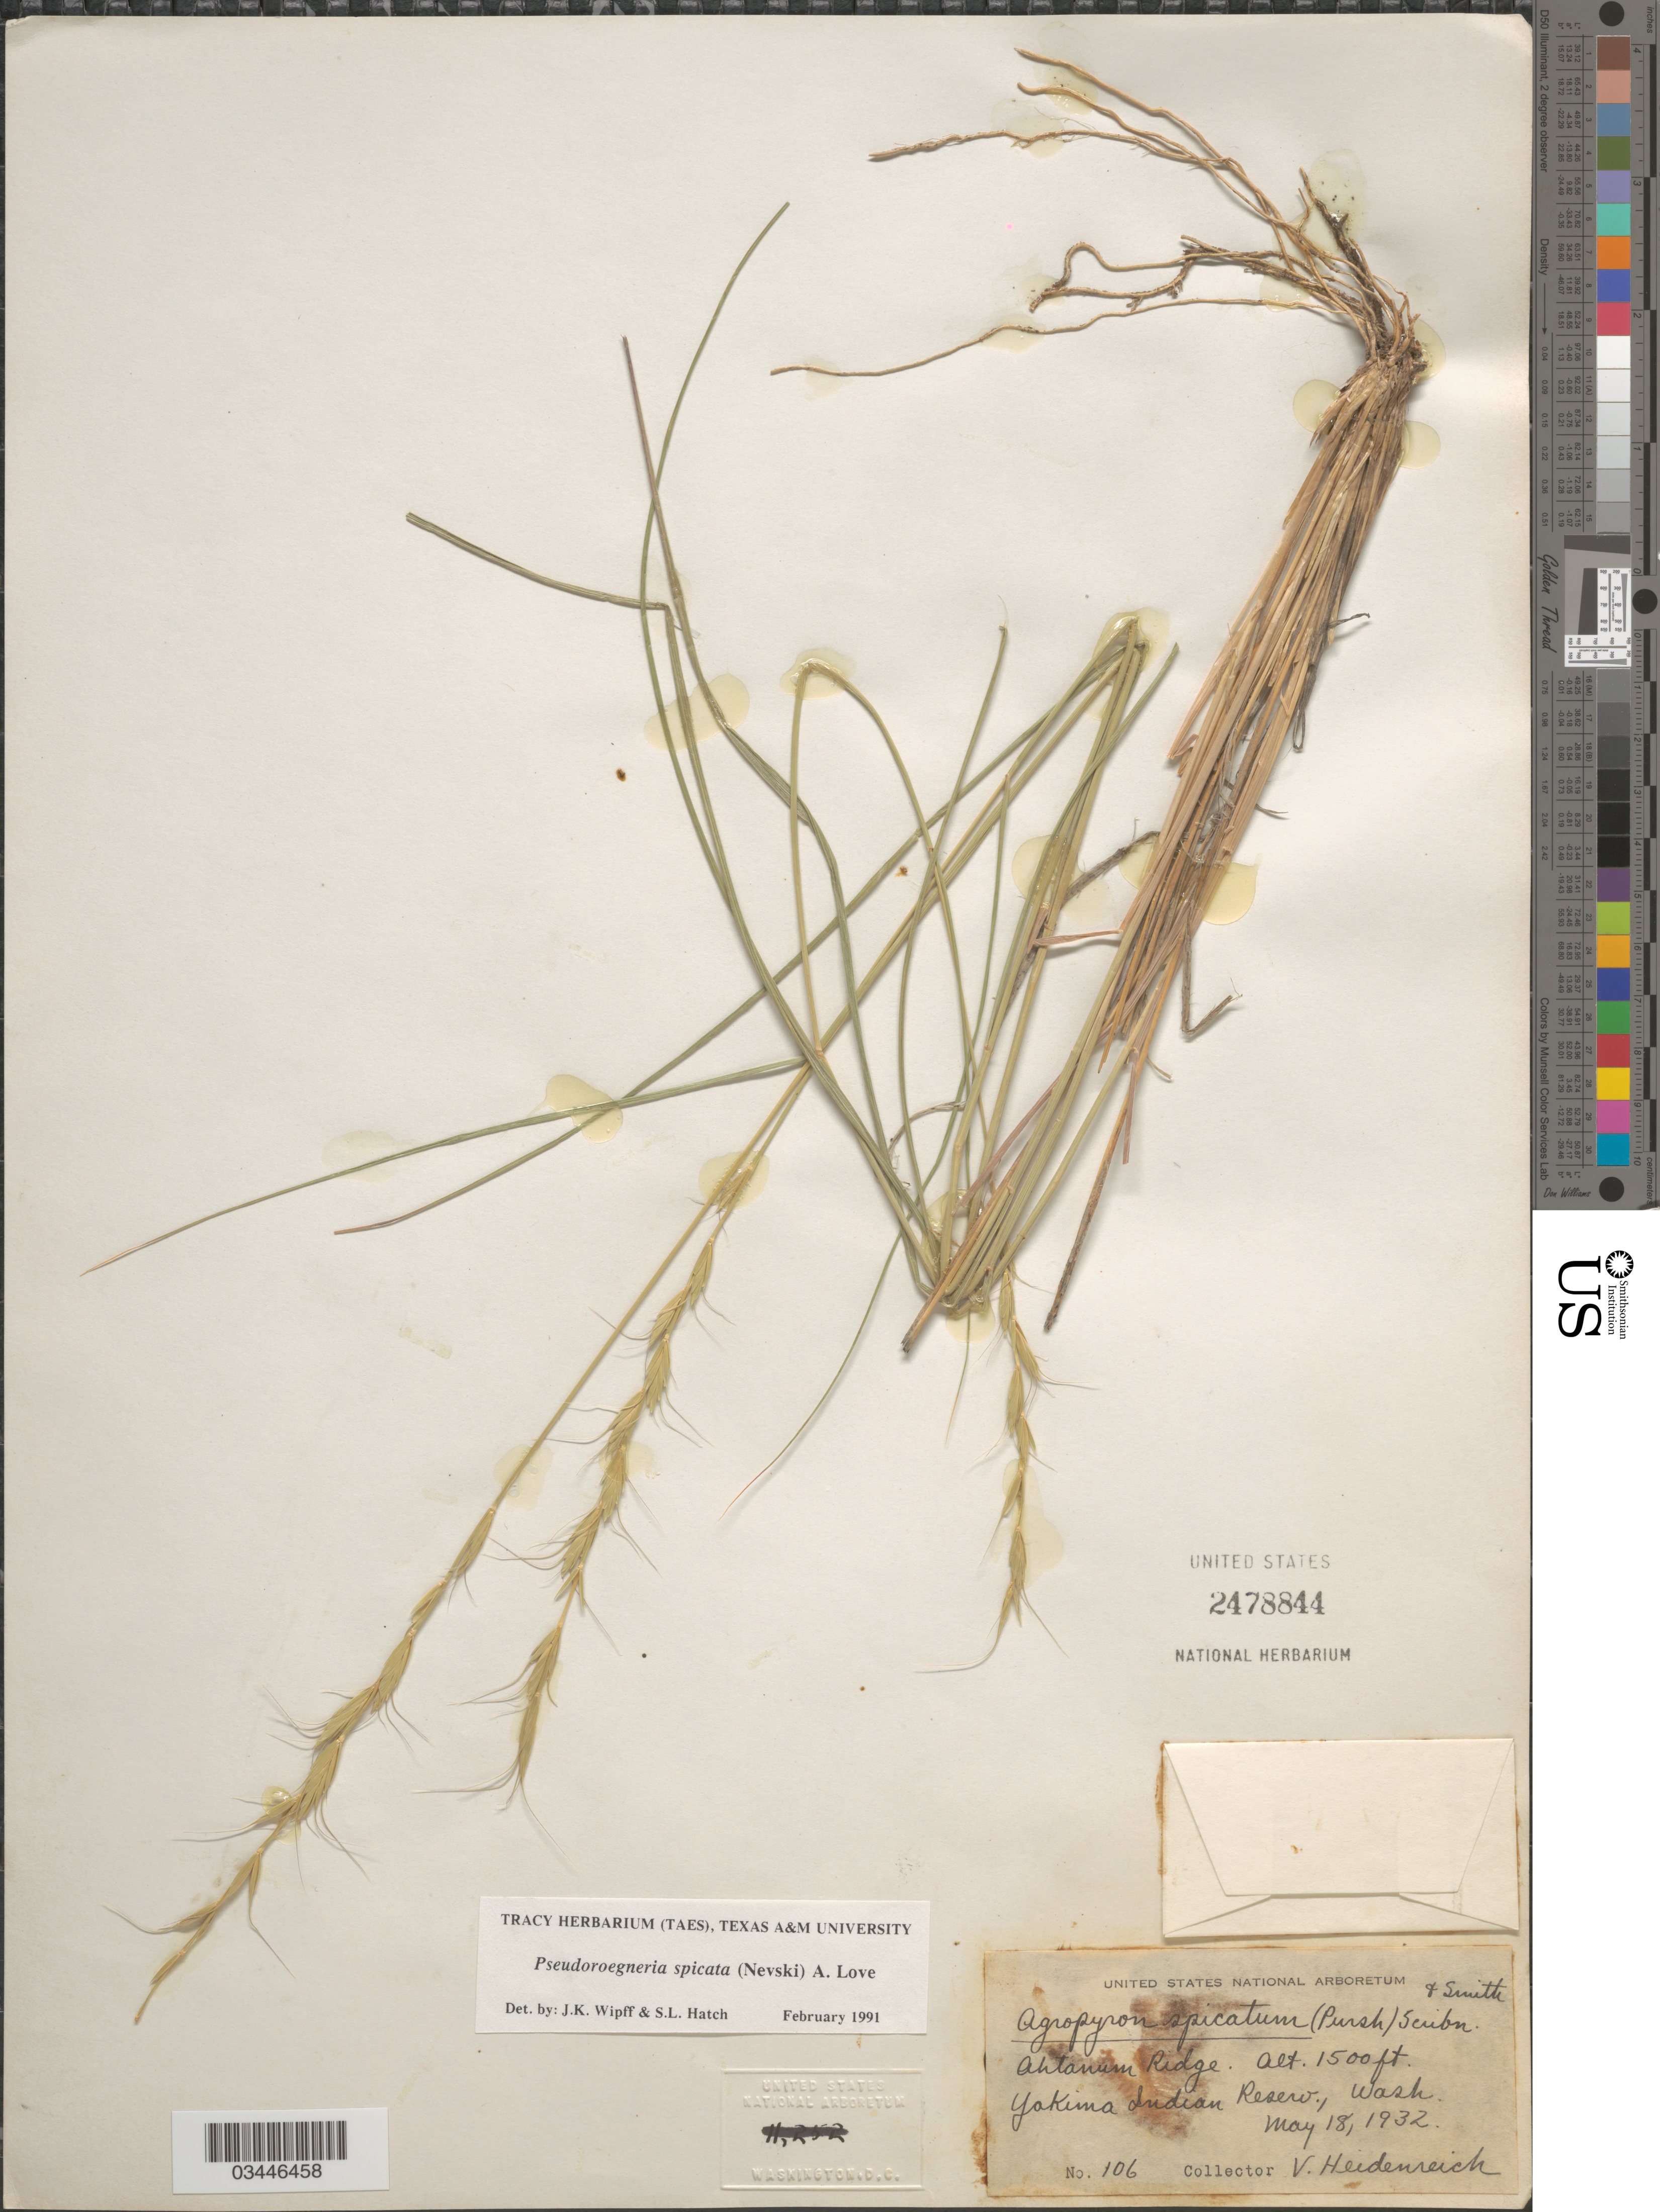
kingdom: Plantae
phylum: Tracheophyta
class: Liliopsida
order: Poales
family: Poaceae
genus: Pseudoroegneria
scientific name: Pseudoroegneria spicata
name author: (Pursh) Á. Löve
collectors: V. Heidenreich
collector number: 106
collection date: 1932-05-18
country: United States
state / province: Washington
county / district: Yakima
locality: Ahtanum Ridge. Yakima Indian Reserv.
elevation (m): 457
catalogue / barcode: US 2478844